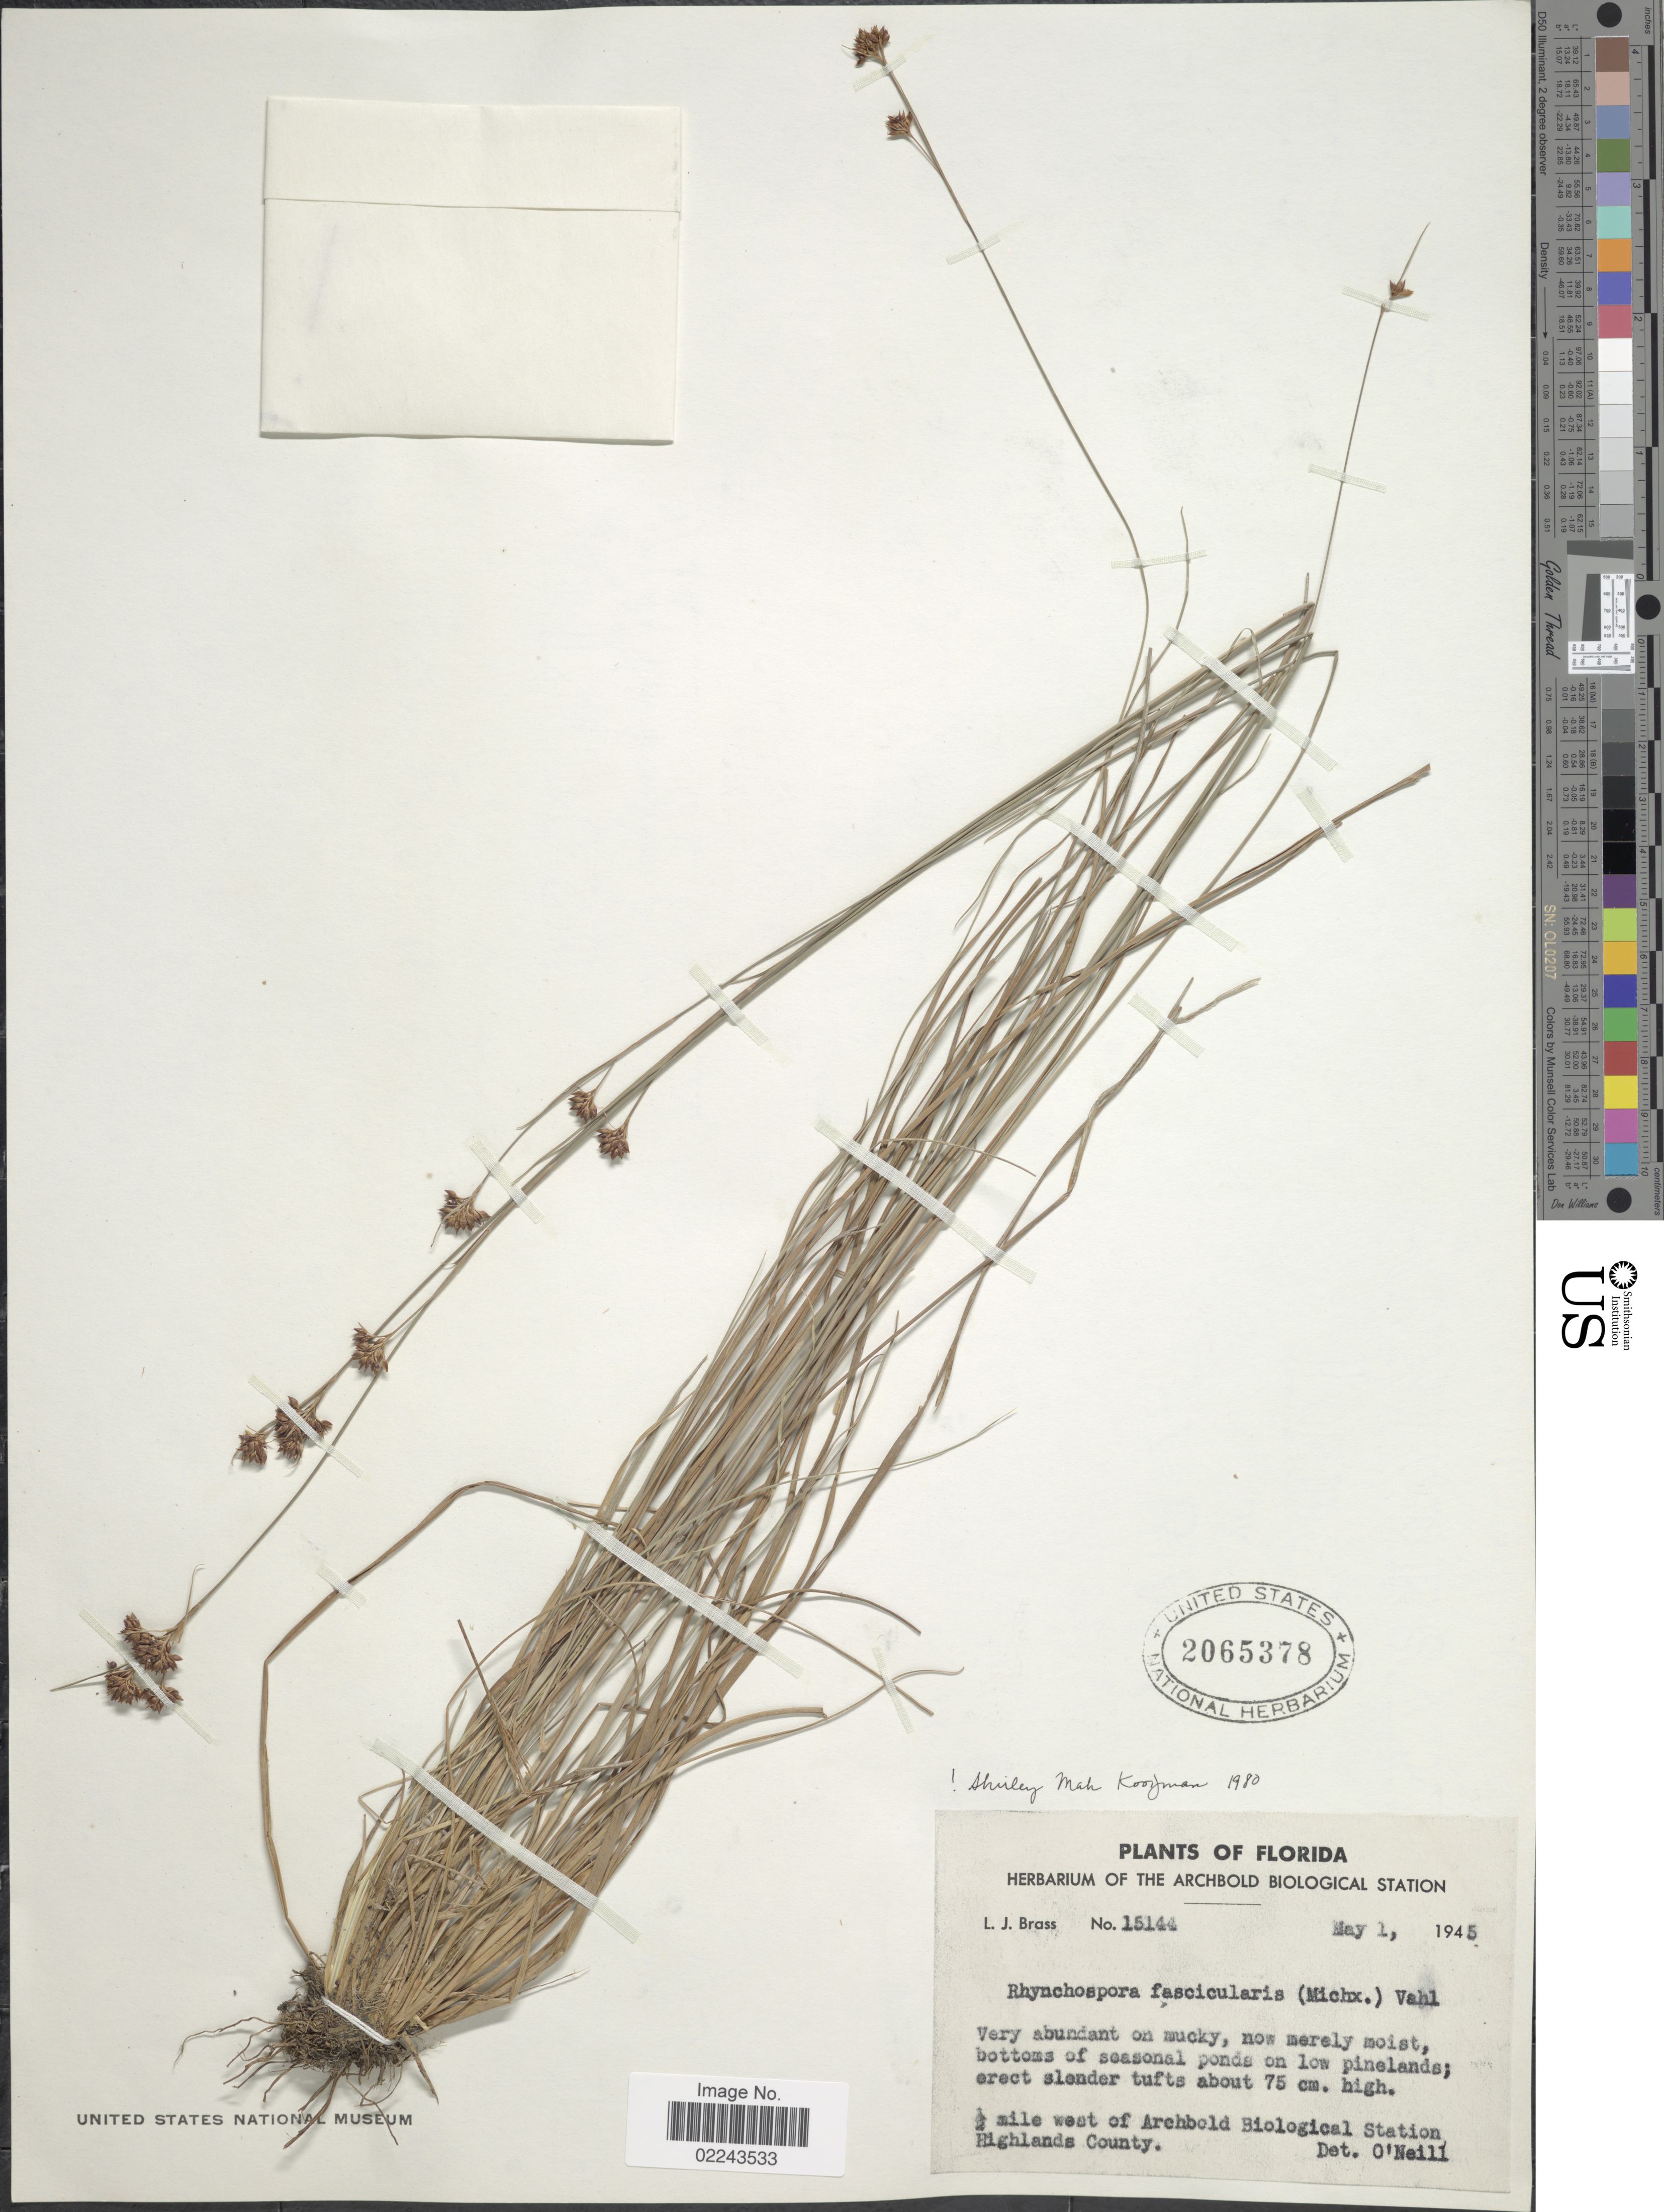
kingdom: Plantae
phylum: Tracheophyta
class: Liliopsida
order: Poales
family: Cyperaceae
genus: Rhynchospora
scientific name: Rhynchospora fascicularis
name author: (Michx.) Vahl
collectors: L. J. Brass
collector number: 15144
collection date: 1945-05-01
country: United States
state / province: Florida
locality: ½ mile west of Archbold Biological Station, Highlands County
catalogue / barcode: US 2065378